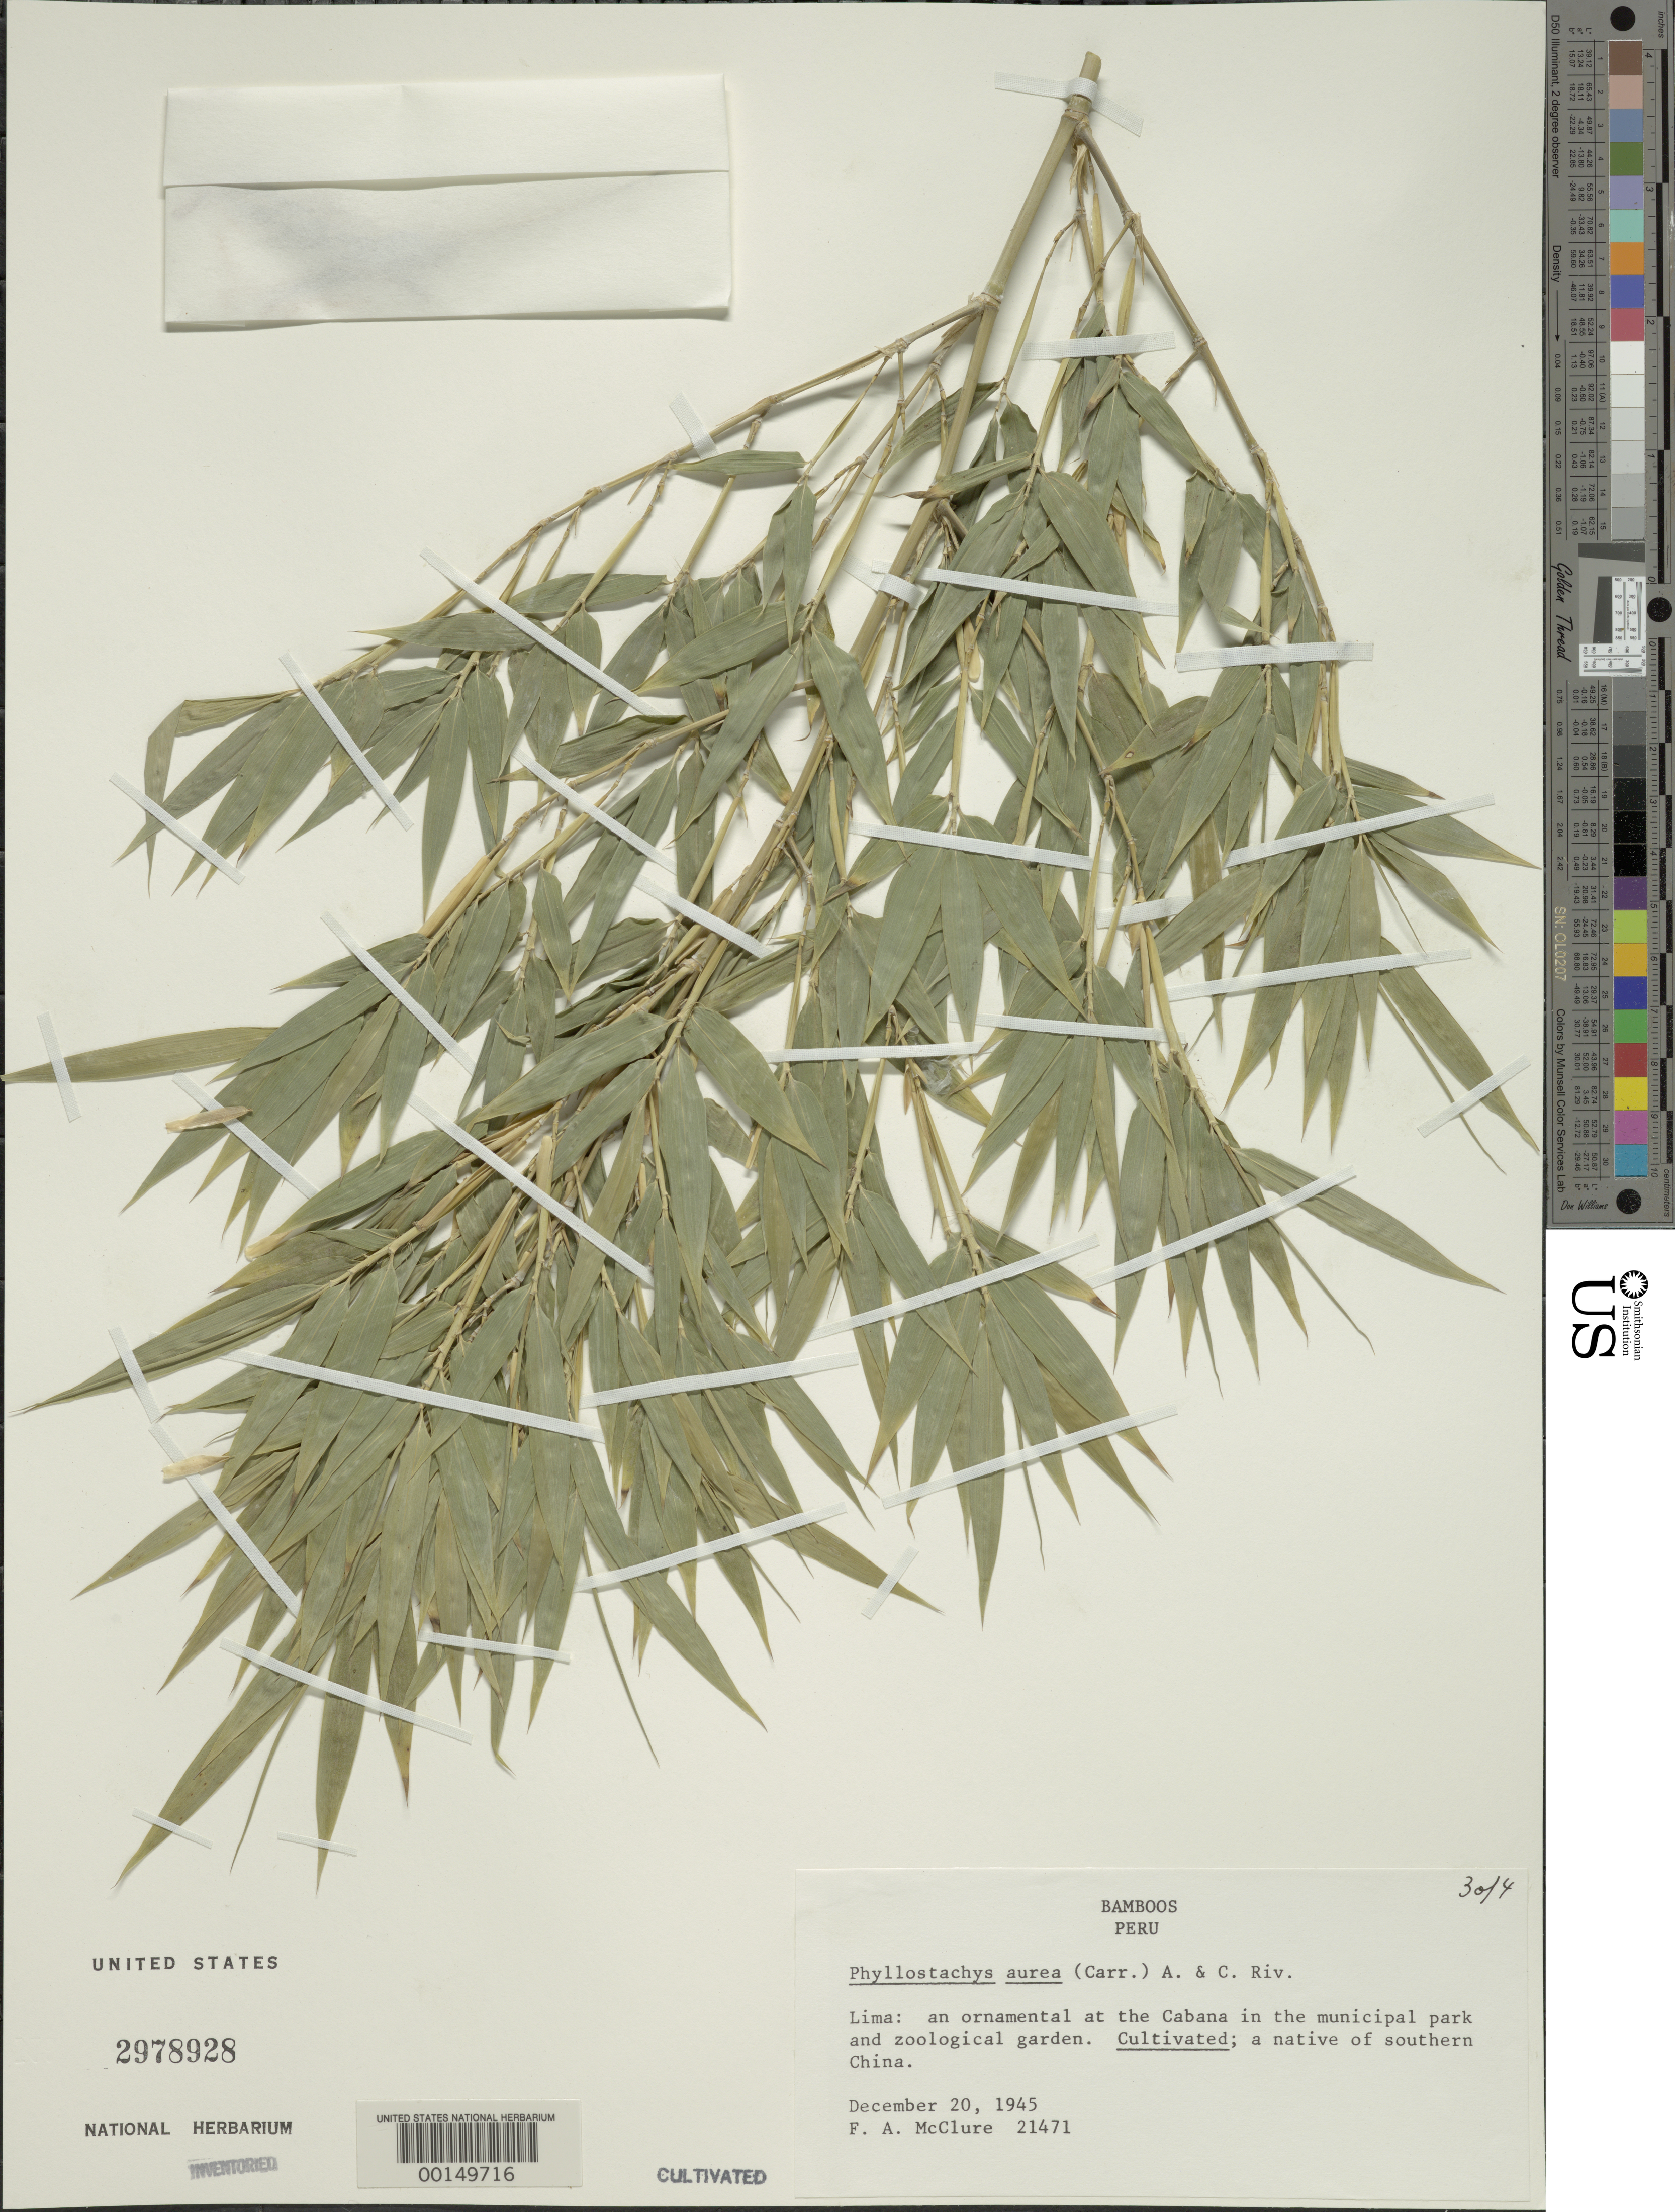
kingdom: Plantae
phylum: Tracheophyta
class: Liliopsida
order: Poales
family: Poaceae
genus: Phyllostachys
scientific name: Phyllostachys aurea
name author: Rivière & C. Rivière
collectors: F. A. McClure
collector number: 21471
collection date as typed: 20 Dec 1945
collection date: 1945-12-20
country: Peru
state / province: Lima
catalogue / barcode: US 2978928